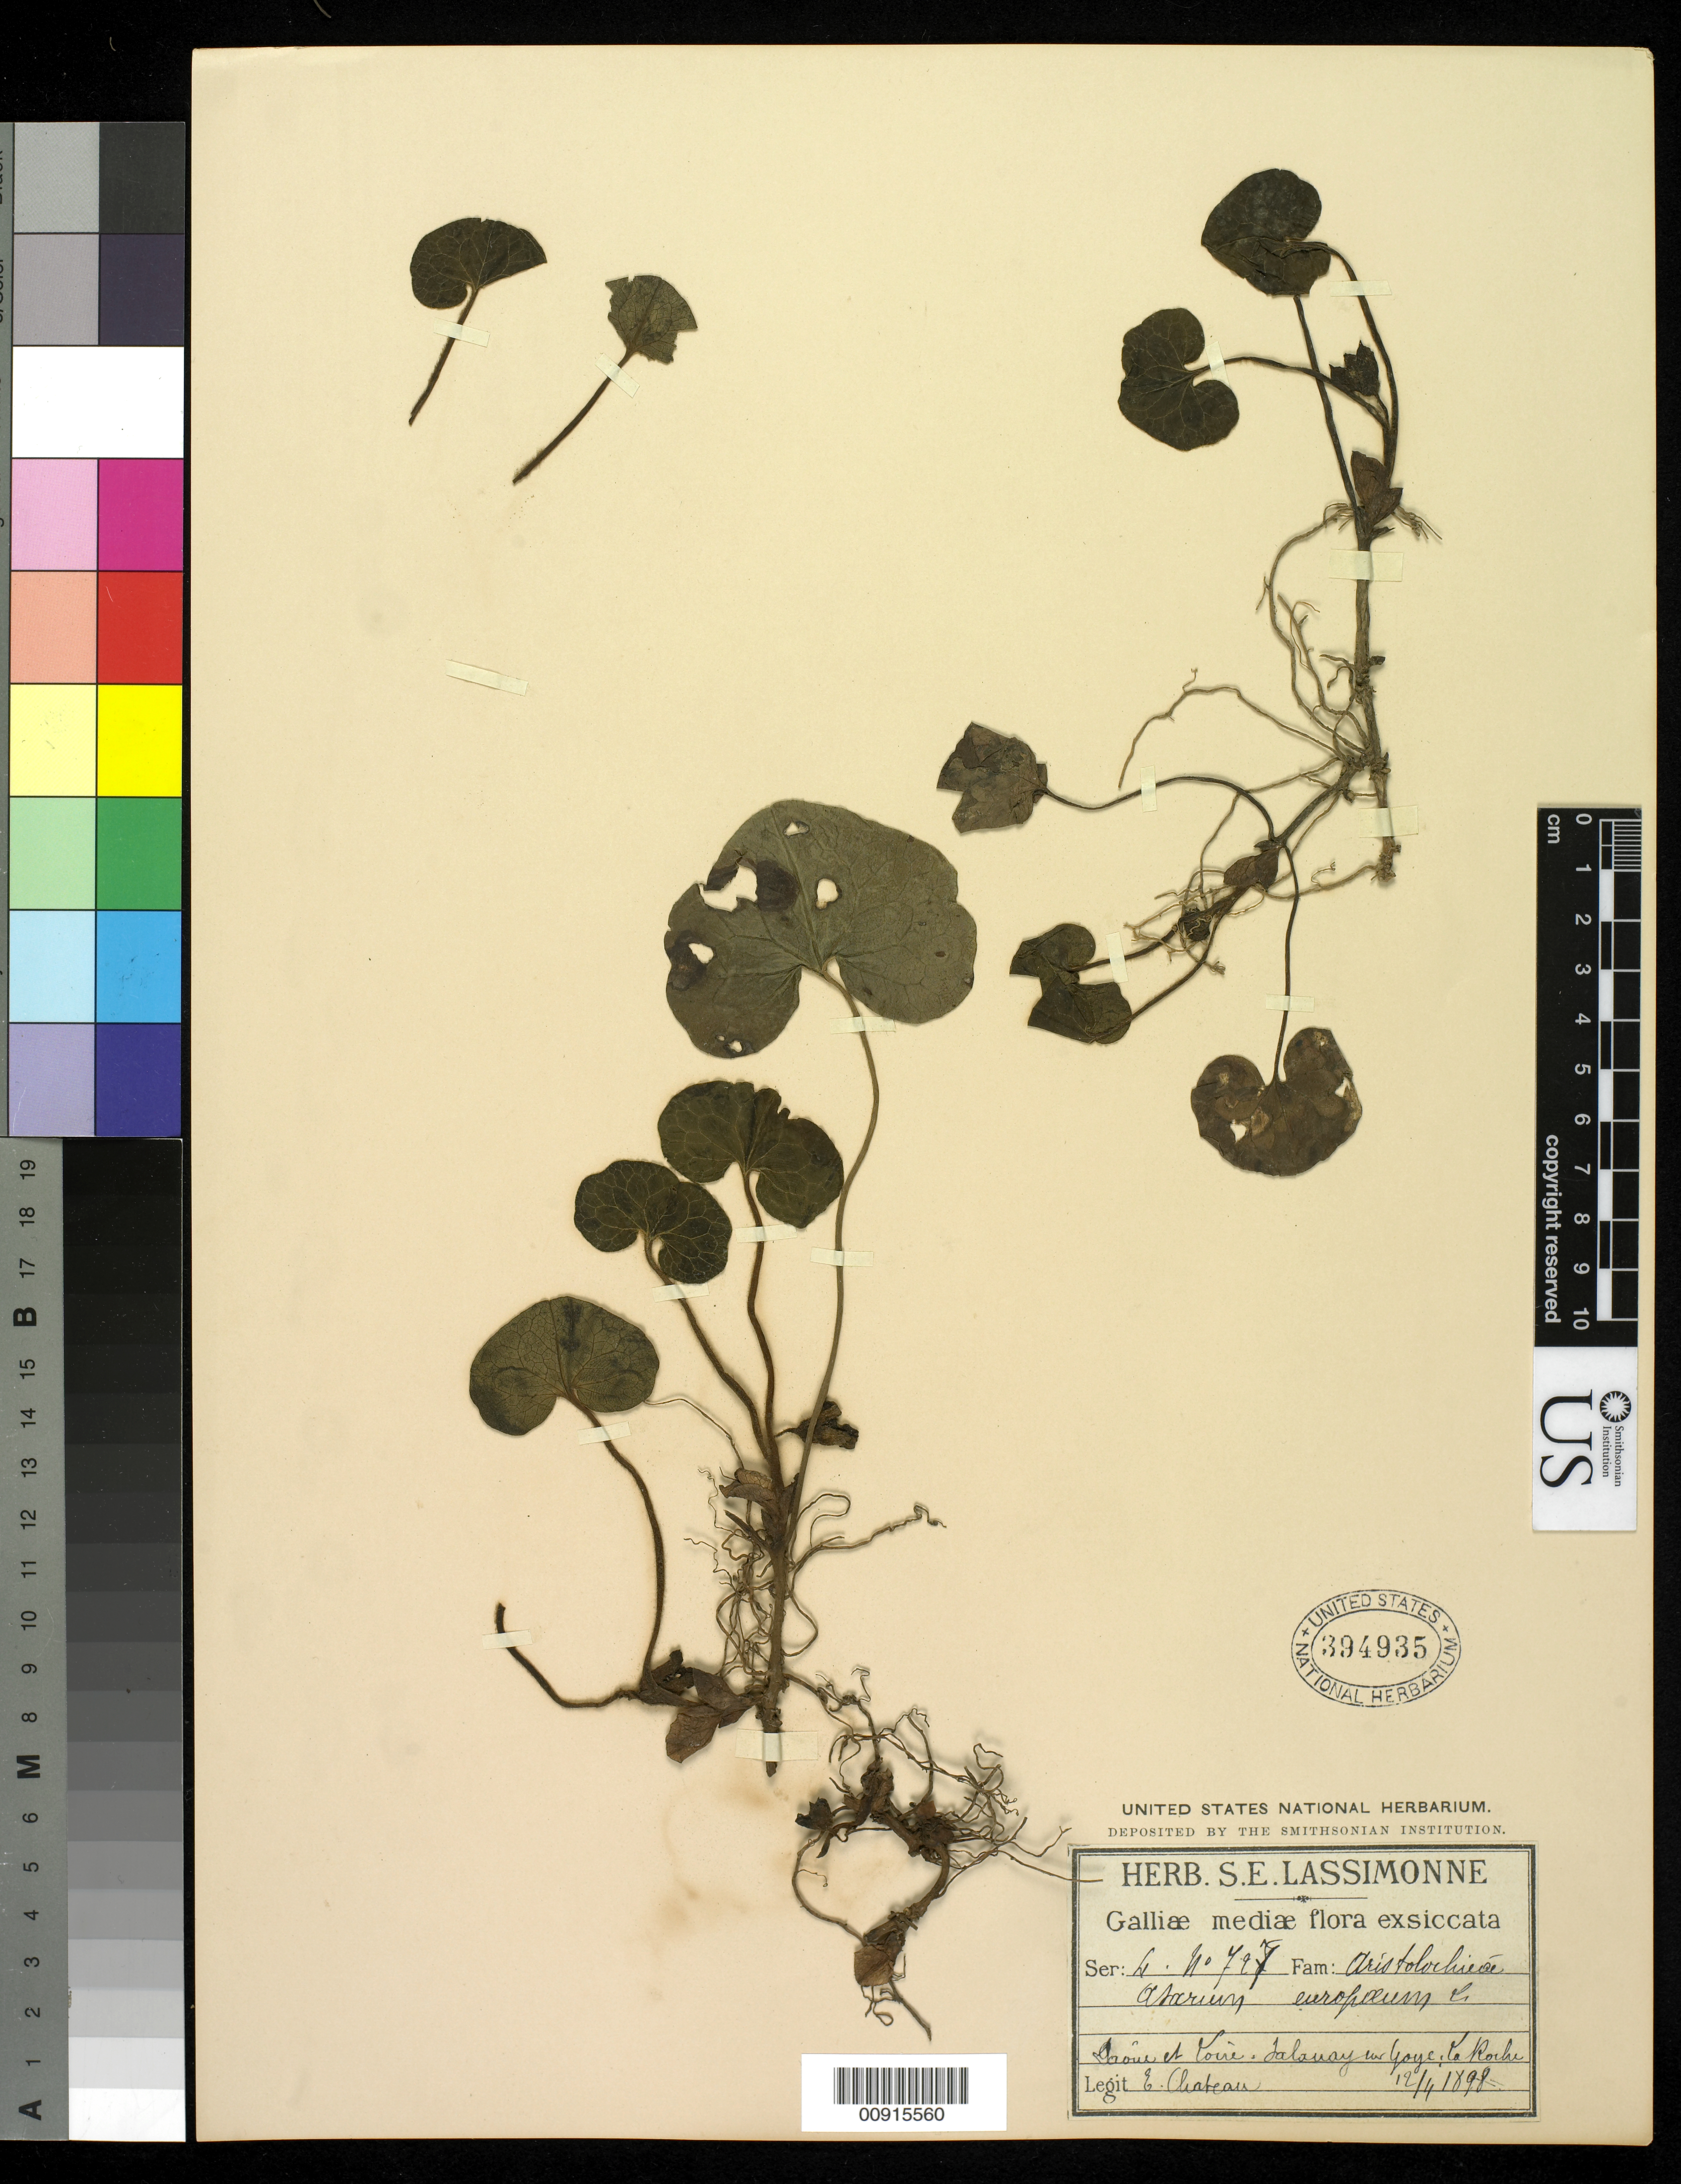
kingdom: Plantae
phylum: Tracheophyta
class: Magnoliopsida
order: Piperales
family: Aristolochiaceae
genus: Asarum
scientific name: Asarum europaeum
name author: L.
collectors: E. Chateau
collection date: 1898-04-12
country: France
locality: Saone et Loire ?alauay sur Goye la Roche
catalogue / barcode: US 394935